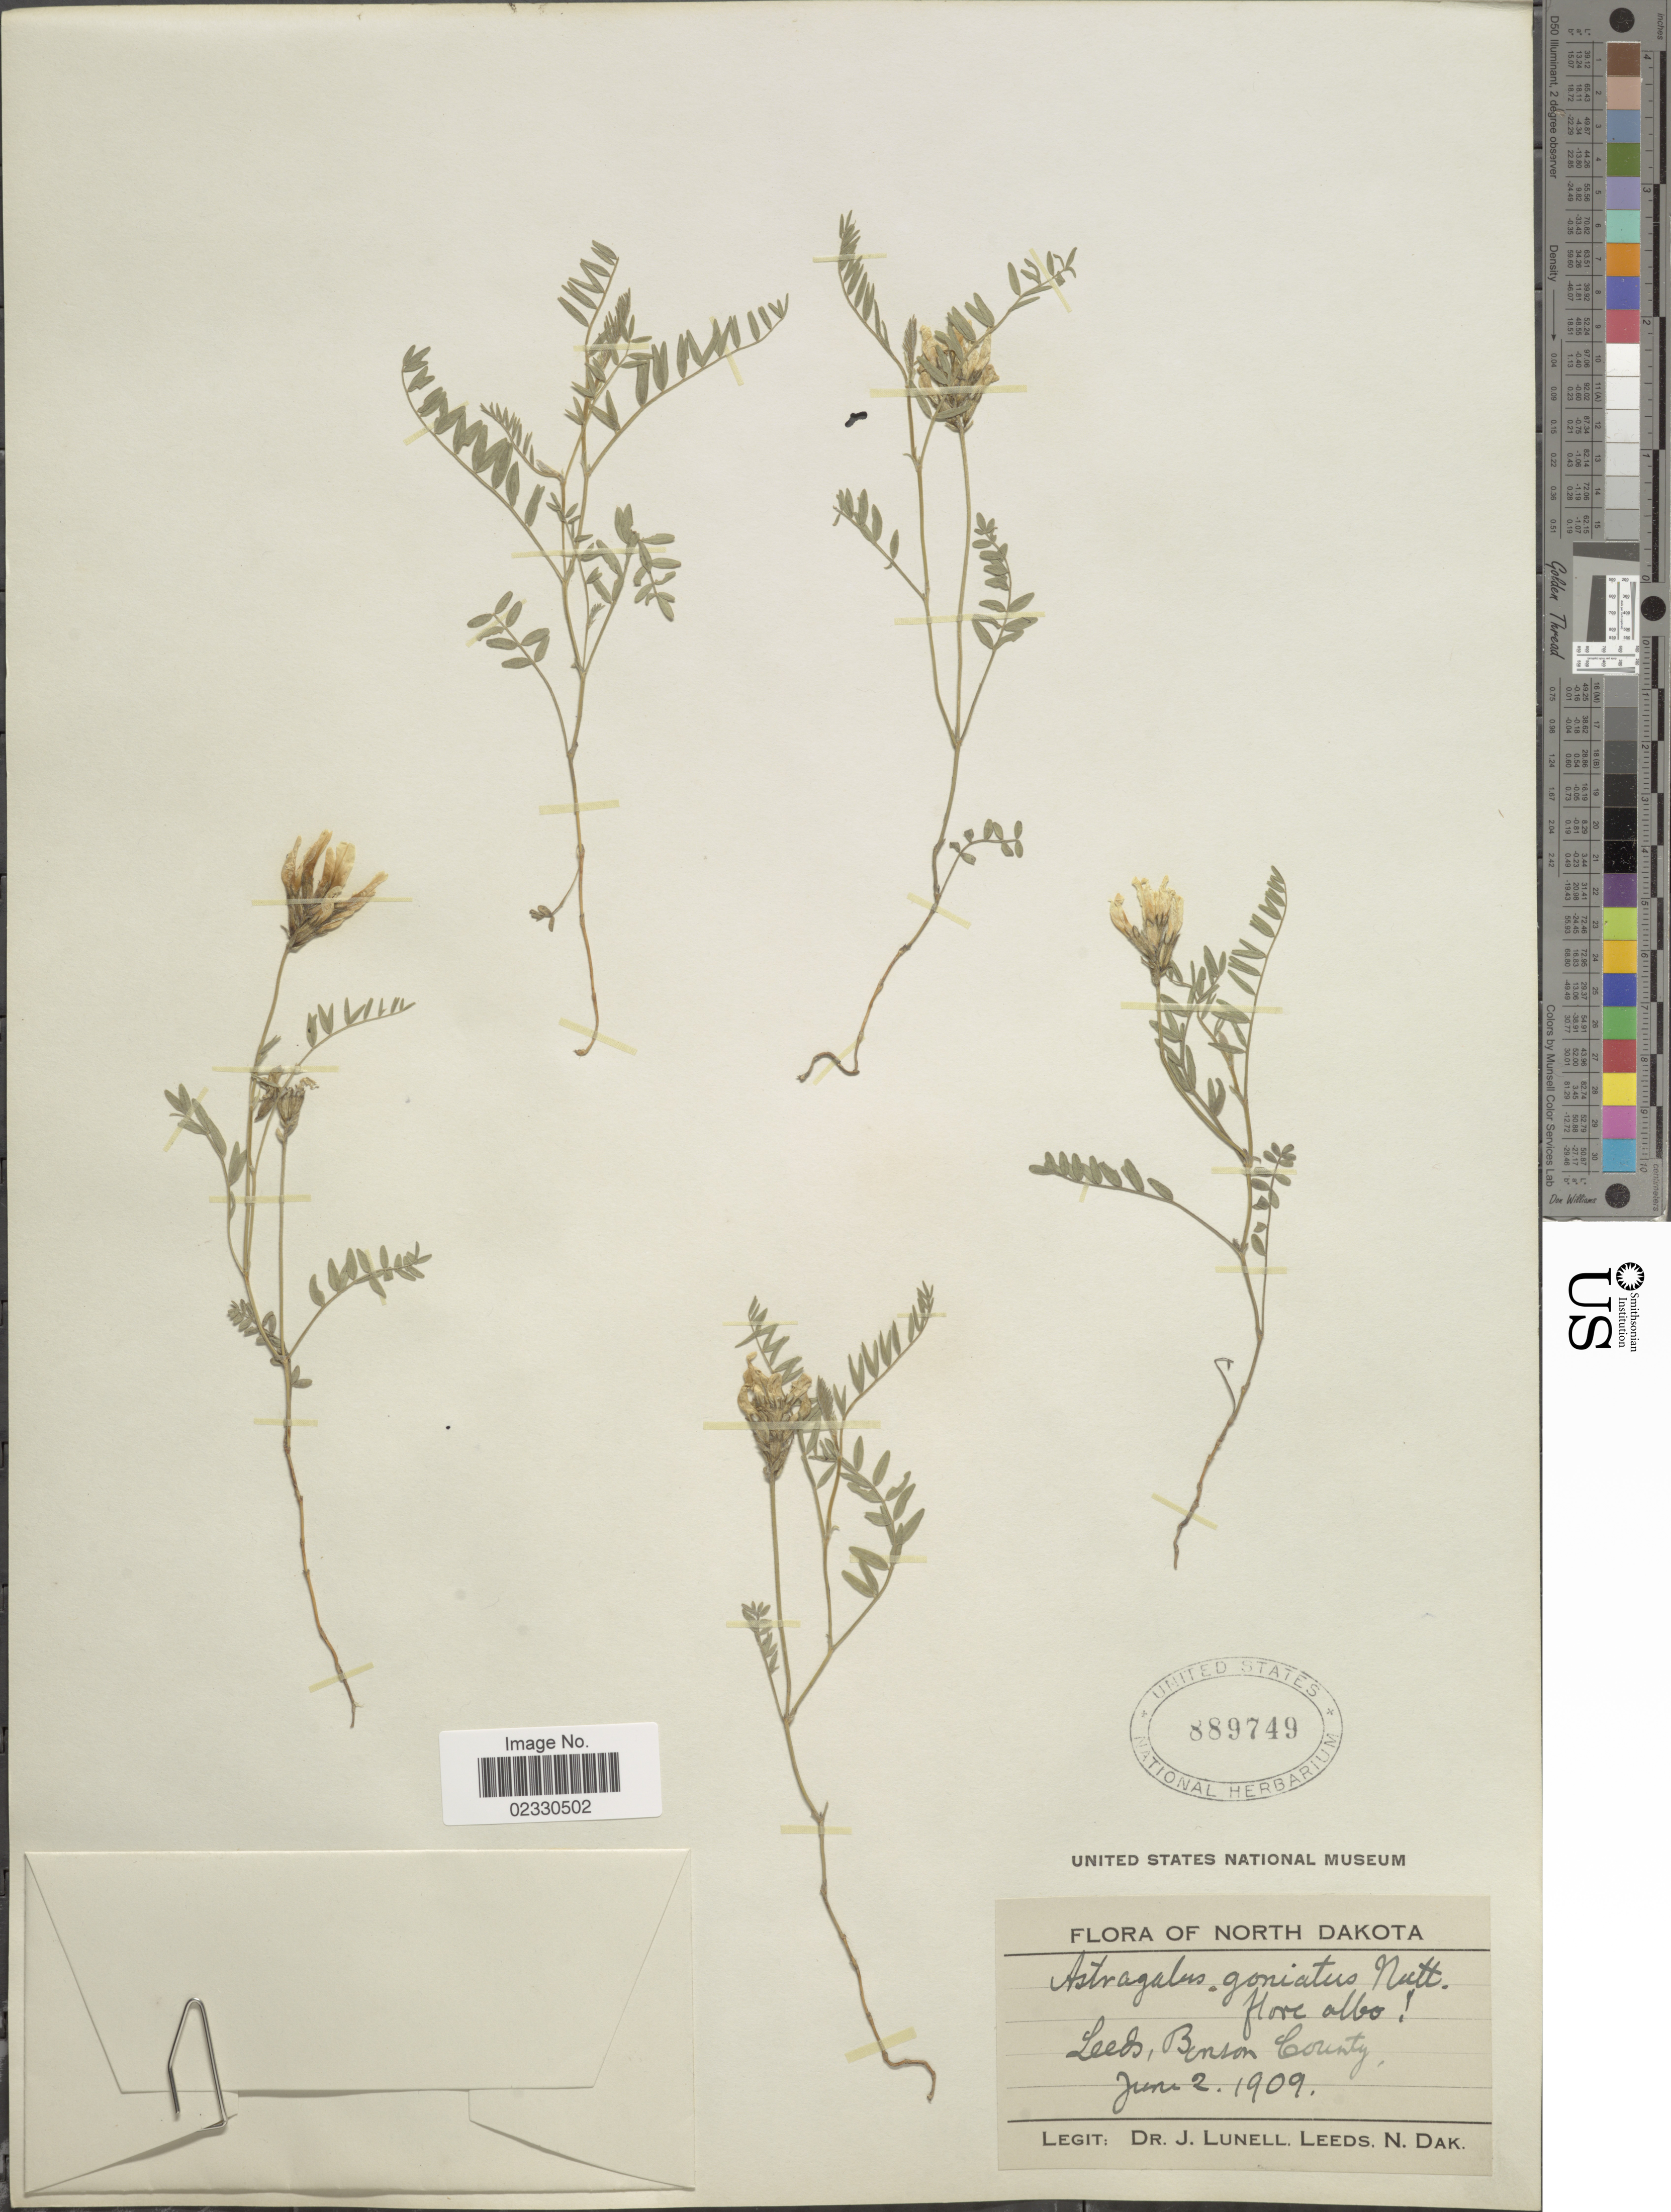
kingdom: Plantae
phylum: Tracheophyta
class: Magnoliopsida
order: Fabales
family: Fabaceae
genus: Astragalus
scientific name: Astragalus dasyglottis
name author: DC.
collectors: J. Lunell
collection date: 1909-06-02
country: United States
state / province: North Dakota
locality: Leeds, Bonson County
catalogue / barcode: US 889749